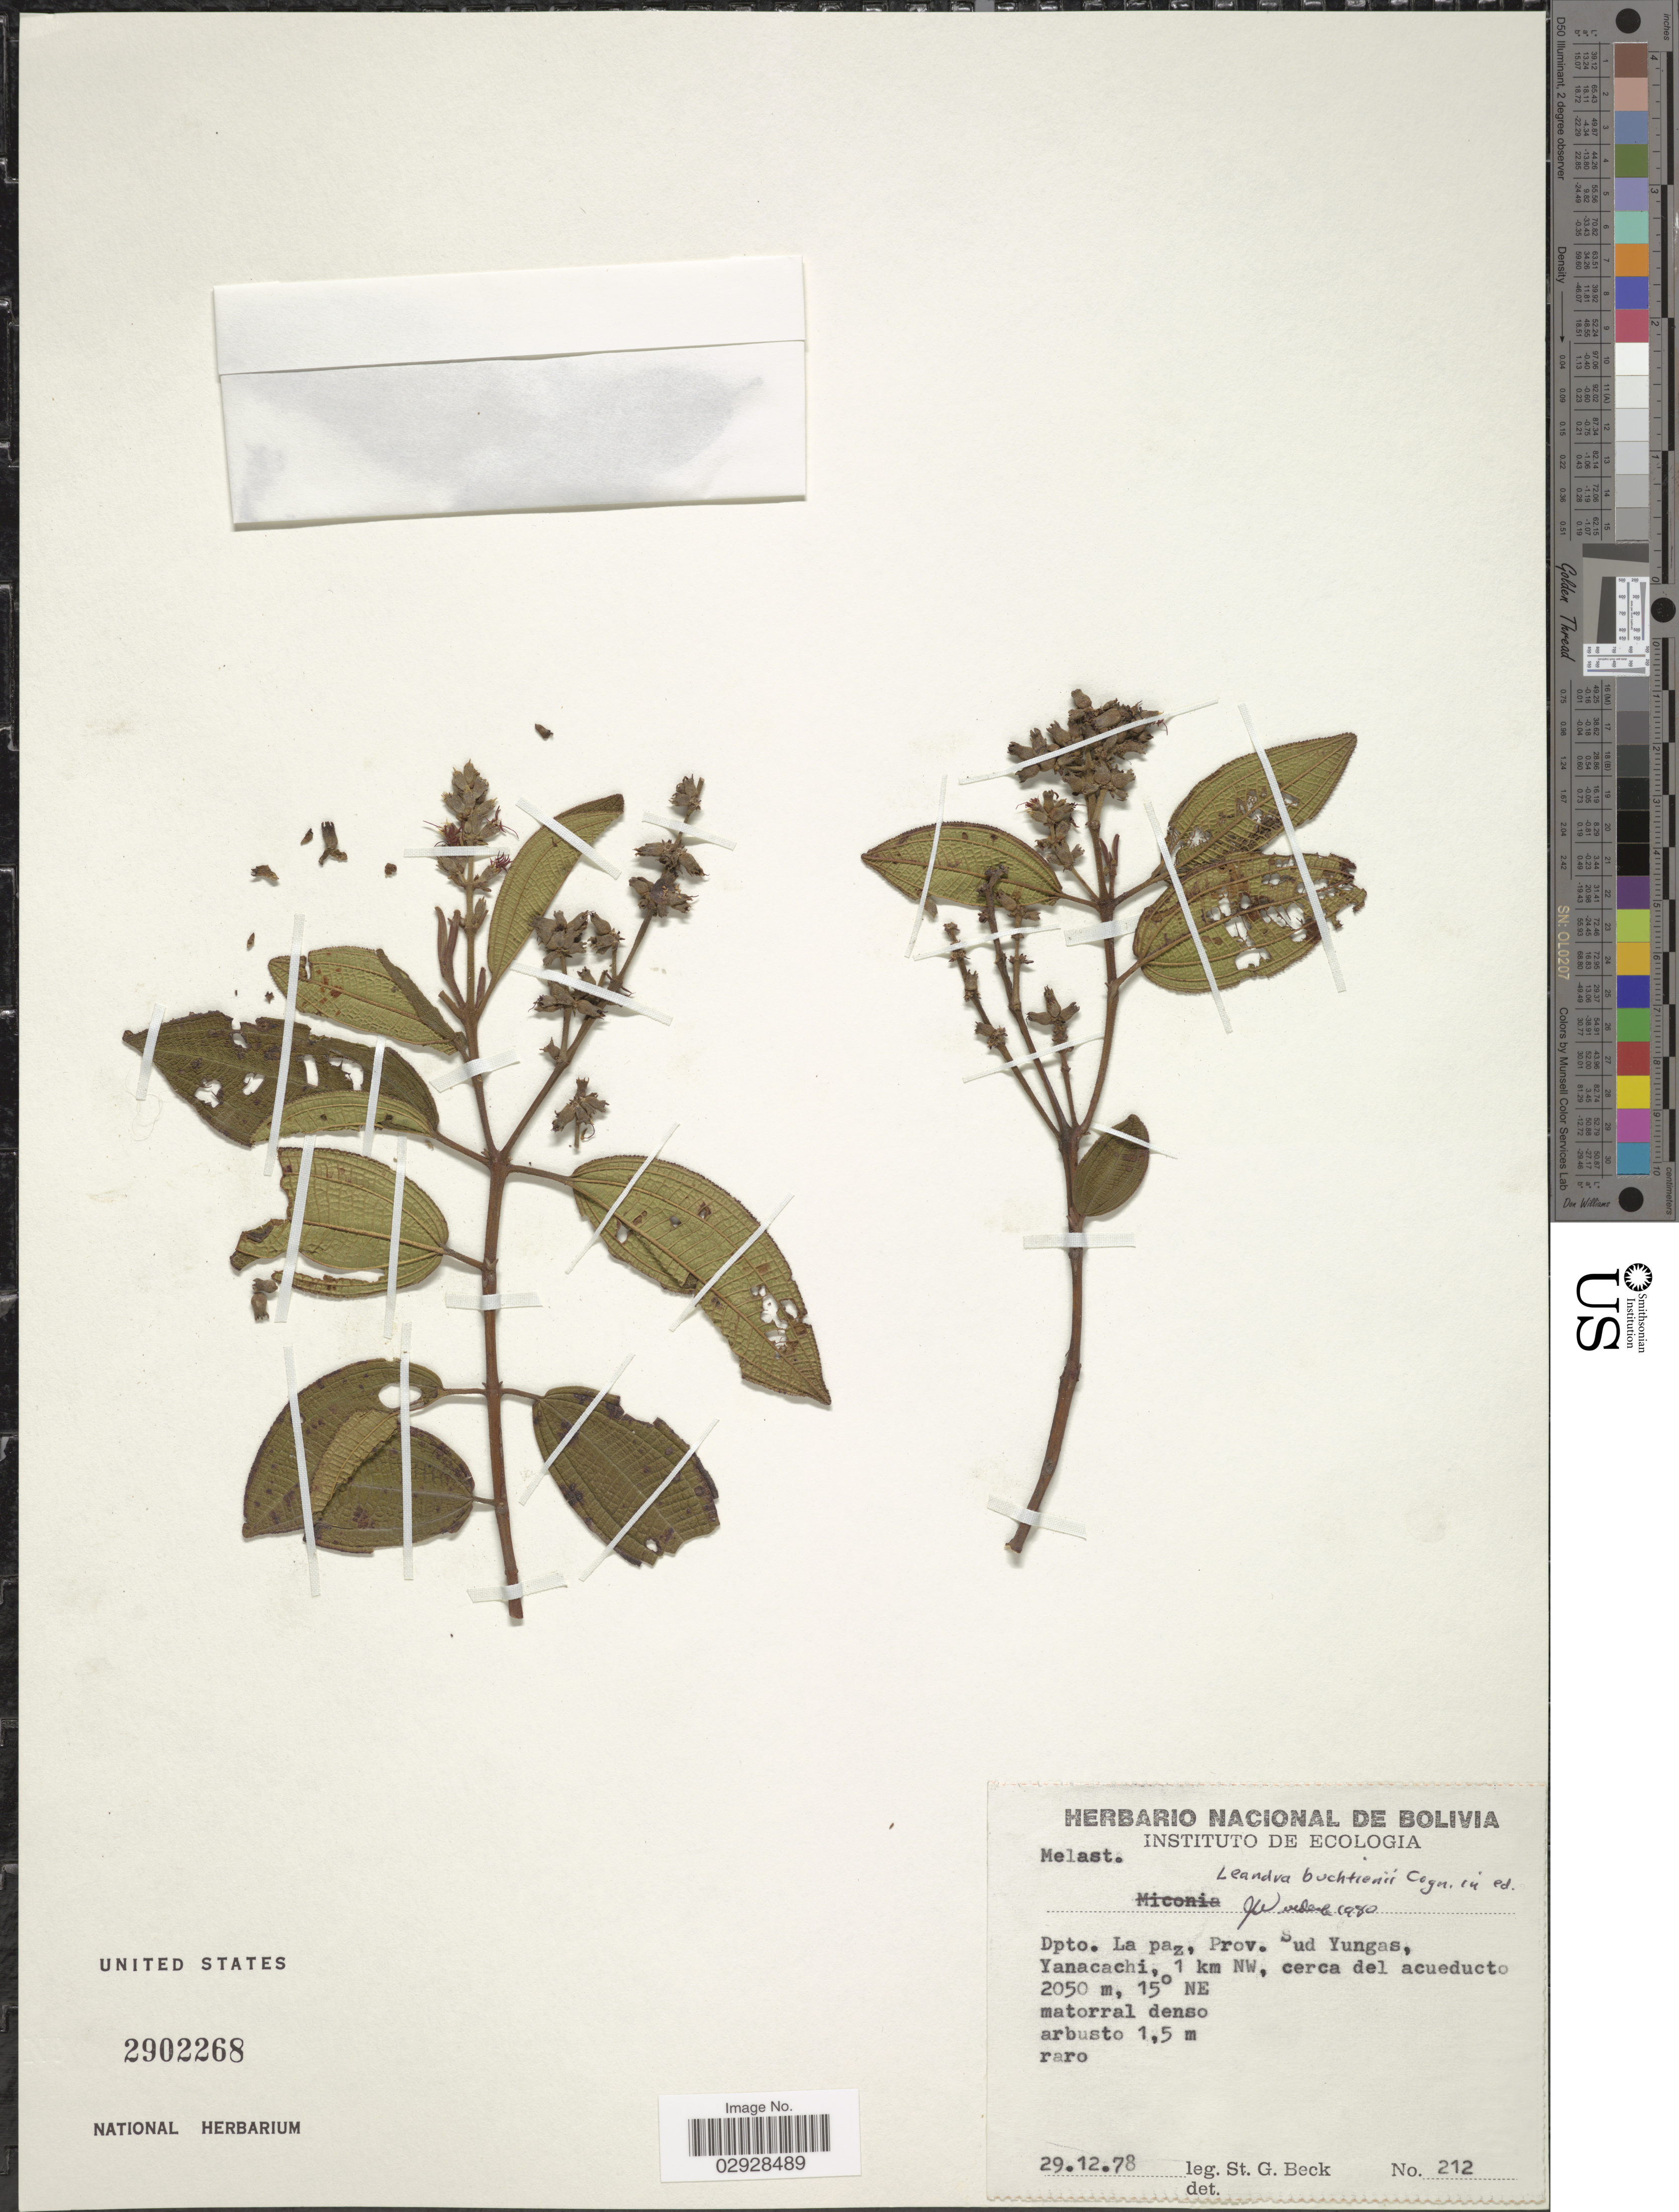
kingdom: Plantae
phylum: Tracheophyta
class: Magnoliopsida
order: Myrtales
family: Melastomataceae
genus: Leandra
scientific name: Leandra buchtienii Cogn. ined.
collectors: S. G. Beck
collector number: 212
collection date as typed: Transcribed d/m/y: 29/12/78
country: Bolivia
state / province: La Paz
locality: Dpto. La Paz, Prov. Sud Yungas, Yanacachi, 1 km NW, cerca del acueducto.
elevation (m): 2050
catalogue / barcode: US 2902268